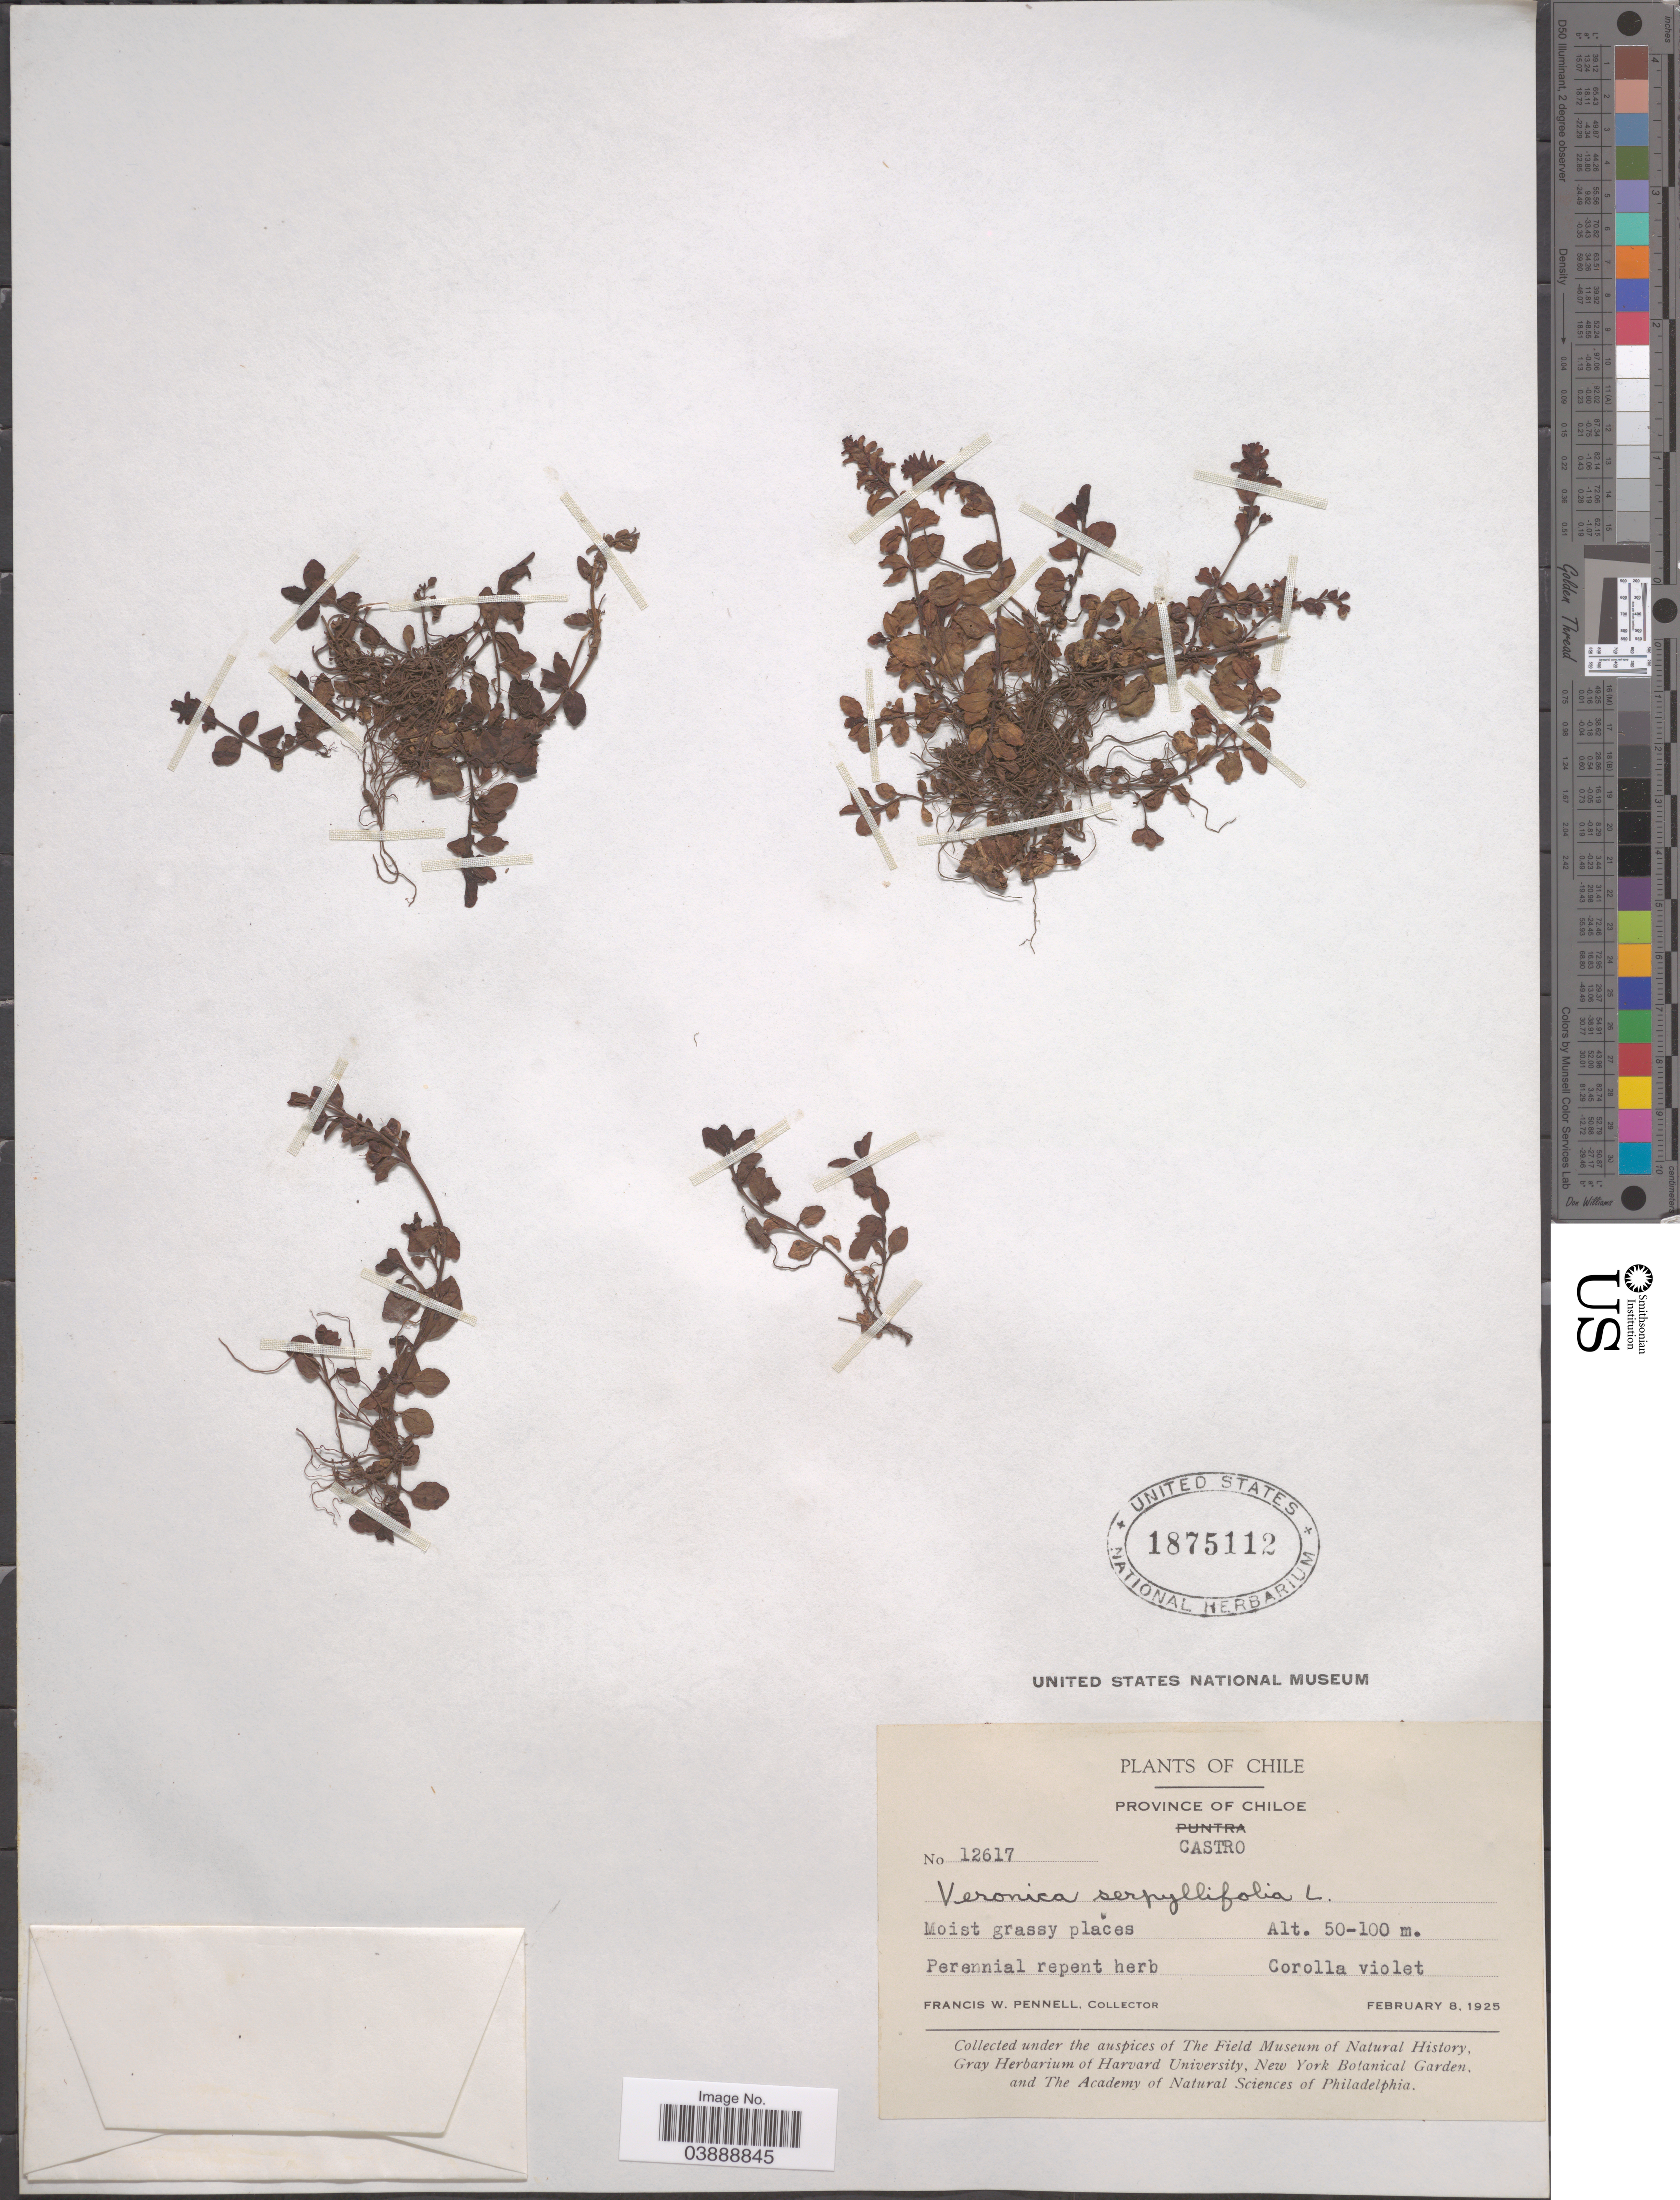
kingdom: Plantae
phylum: Tracheophyta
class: Magnoliopsida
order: Lamiales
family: Plantaginaceae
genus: Veronica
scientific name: Veronica serpyllifolia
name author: L.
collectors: F. W. Pennell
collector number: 12617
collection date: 1925-02-08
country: Chile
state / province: Arica y Parinacota (XV)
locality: Province of Chiloe. Castro.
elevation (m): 50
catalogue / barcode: US 1875112